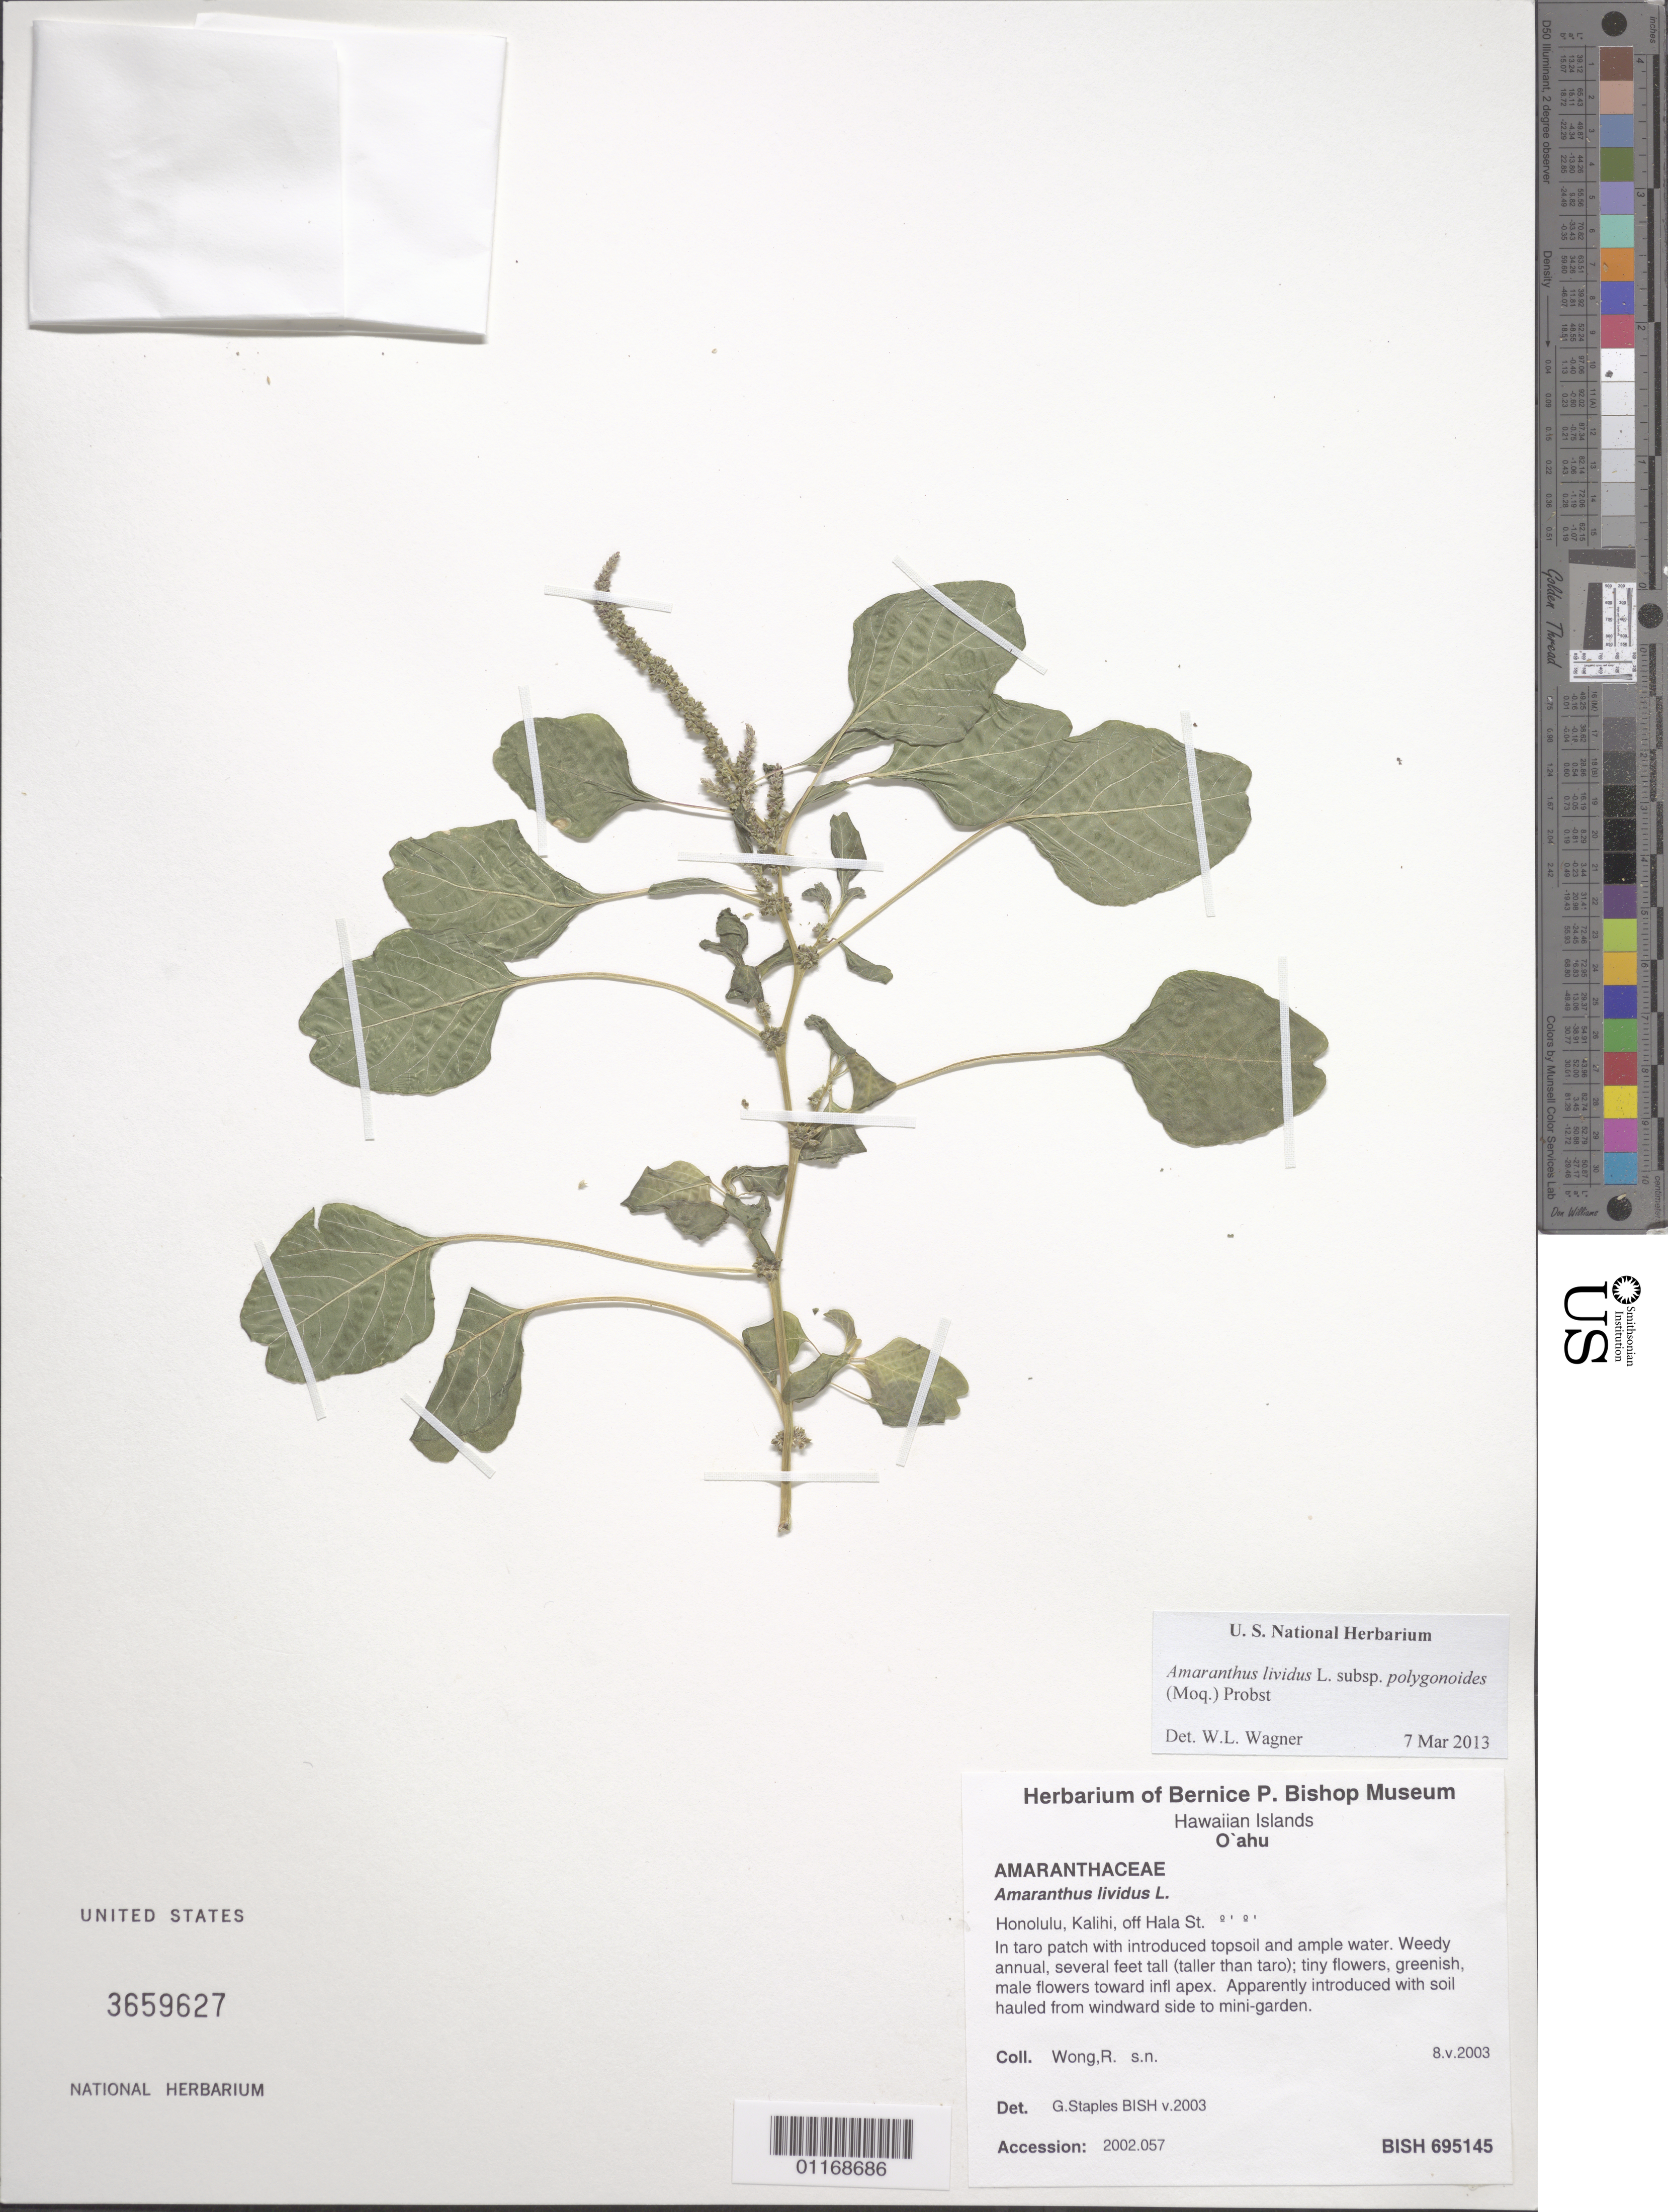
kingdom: Plantae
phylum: Tracheophyta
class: Magnoliopsida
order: Caryophyllales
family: Amaranthaceae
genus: Amaranthus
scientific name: Amaranthus blitum subsp. emarginatus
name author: (Salzm. ex Uline & W.L. Bray) Carretero et al.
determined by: Wagner, W. L., (BOT), Smithsonian Institution - National Museum of Natural History (UNITED STATES)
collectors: R. Wong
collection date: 2003-05-08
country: United States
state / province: Hawaii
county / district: Honolulu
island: Oahu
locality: Honolulu, Kalihi, off Hala St.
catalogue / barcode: US 3659627